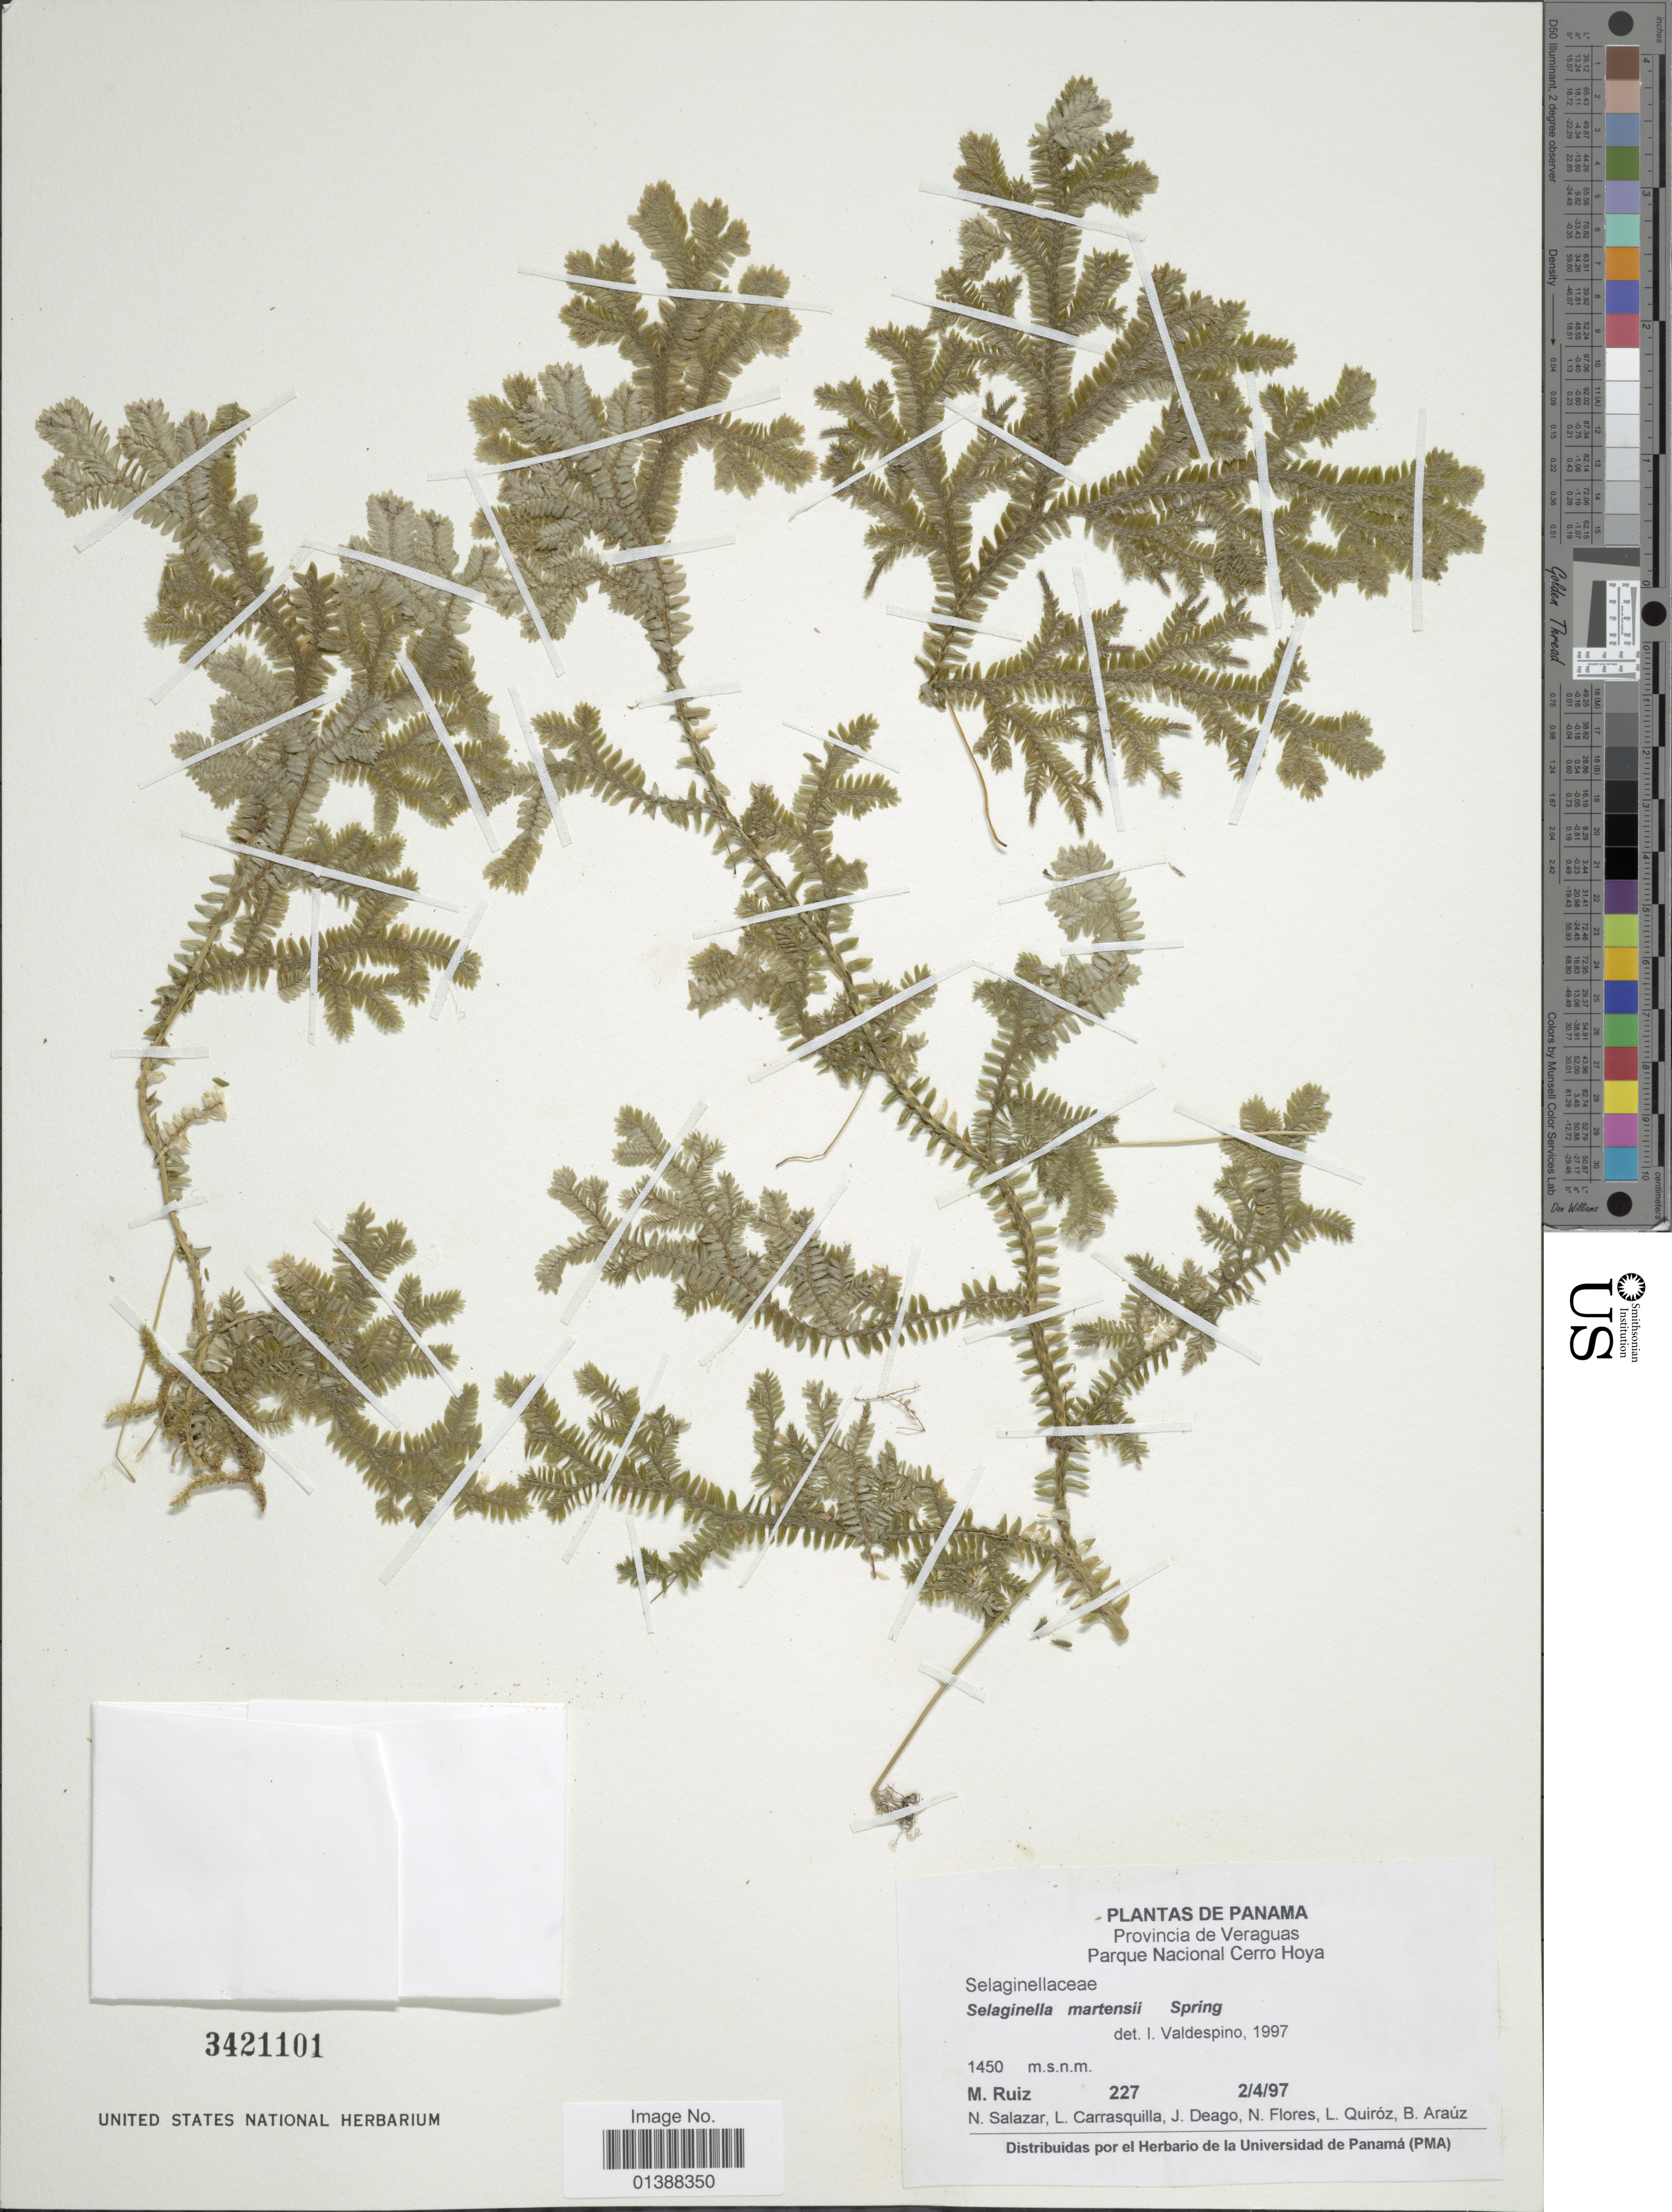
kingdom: Plantae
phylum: Tracheophyta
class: Lycopodiopsida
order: Selaginellales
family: Selaginellaceae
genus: Selaginella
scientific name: Selaginella martensii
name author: Spring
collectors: M. Ruiz, N. Salazar, L. Carrasquilla, J. Deago & et al.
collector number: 227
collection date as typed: Transcribed d/m/y: 2/4/97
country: Panama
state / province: Veraguas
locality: Parque Nacional Cerro Hoya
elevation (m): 1450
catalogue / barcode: US 3421101